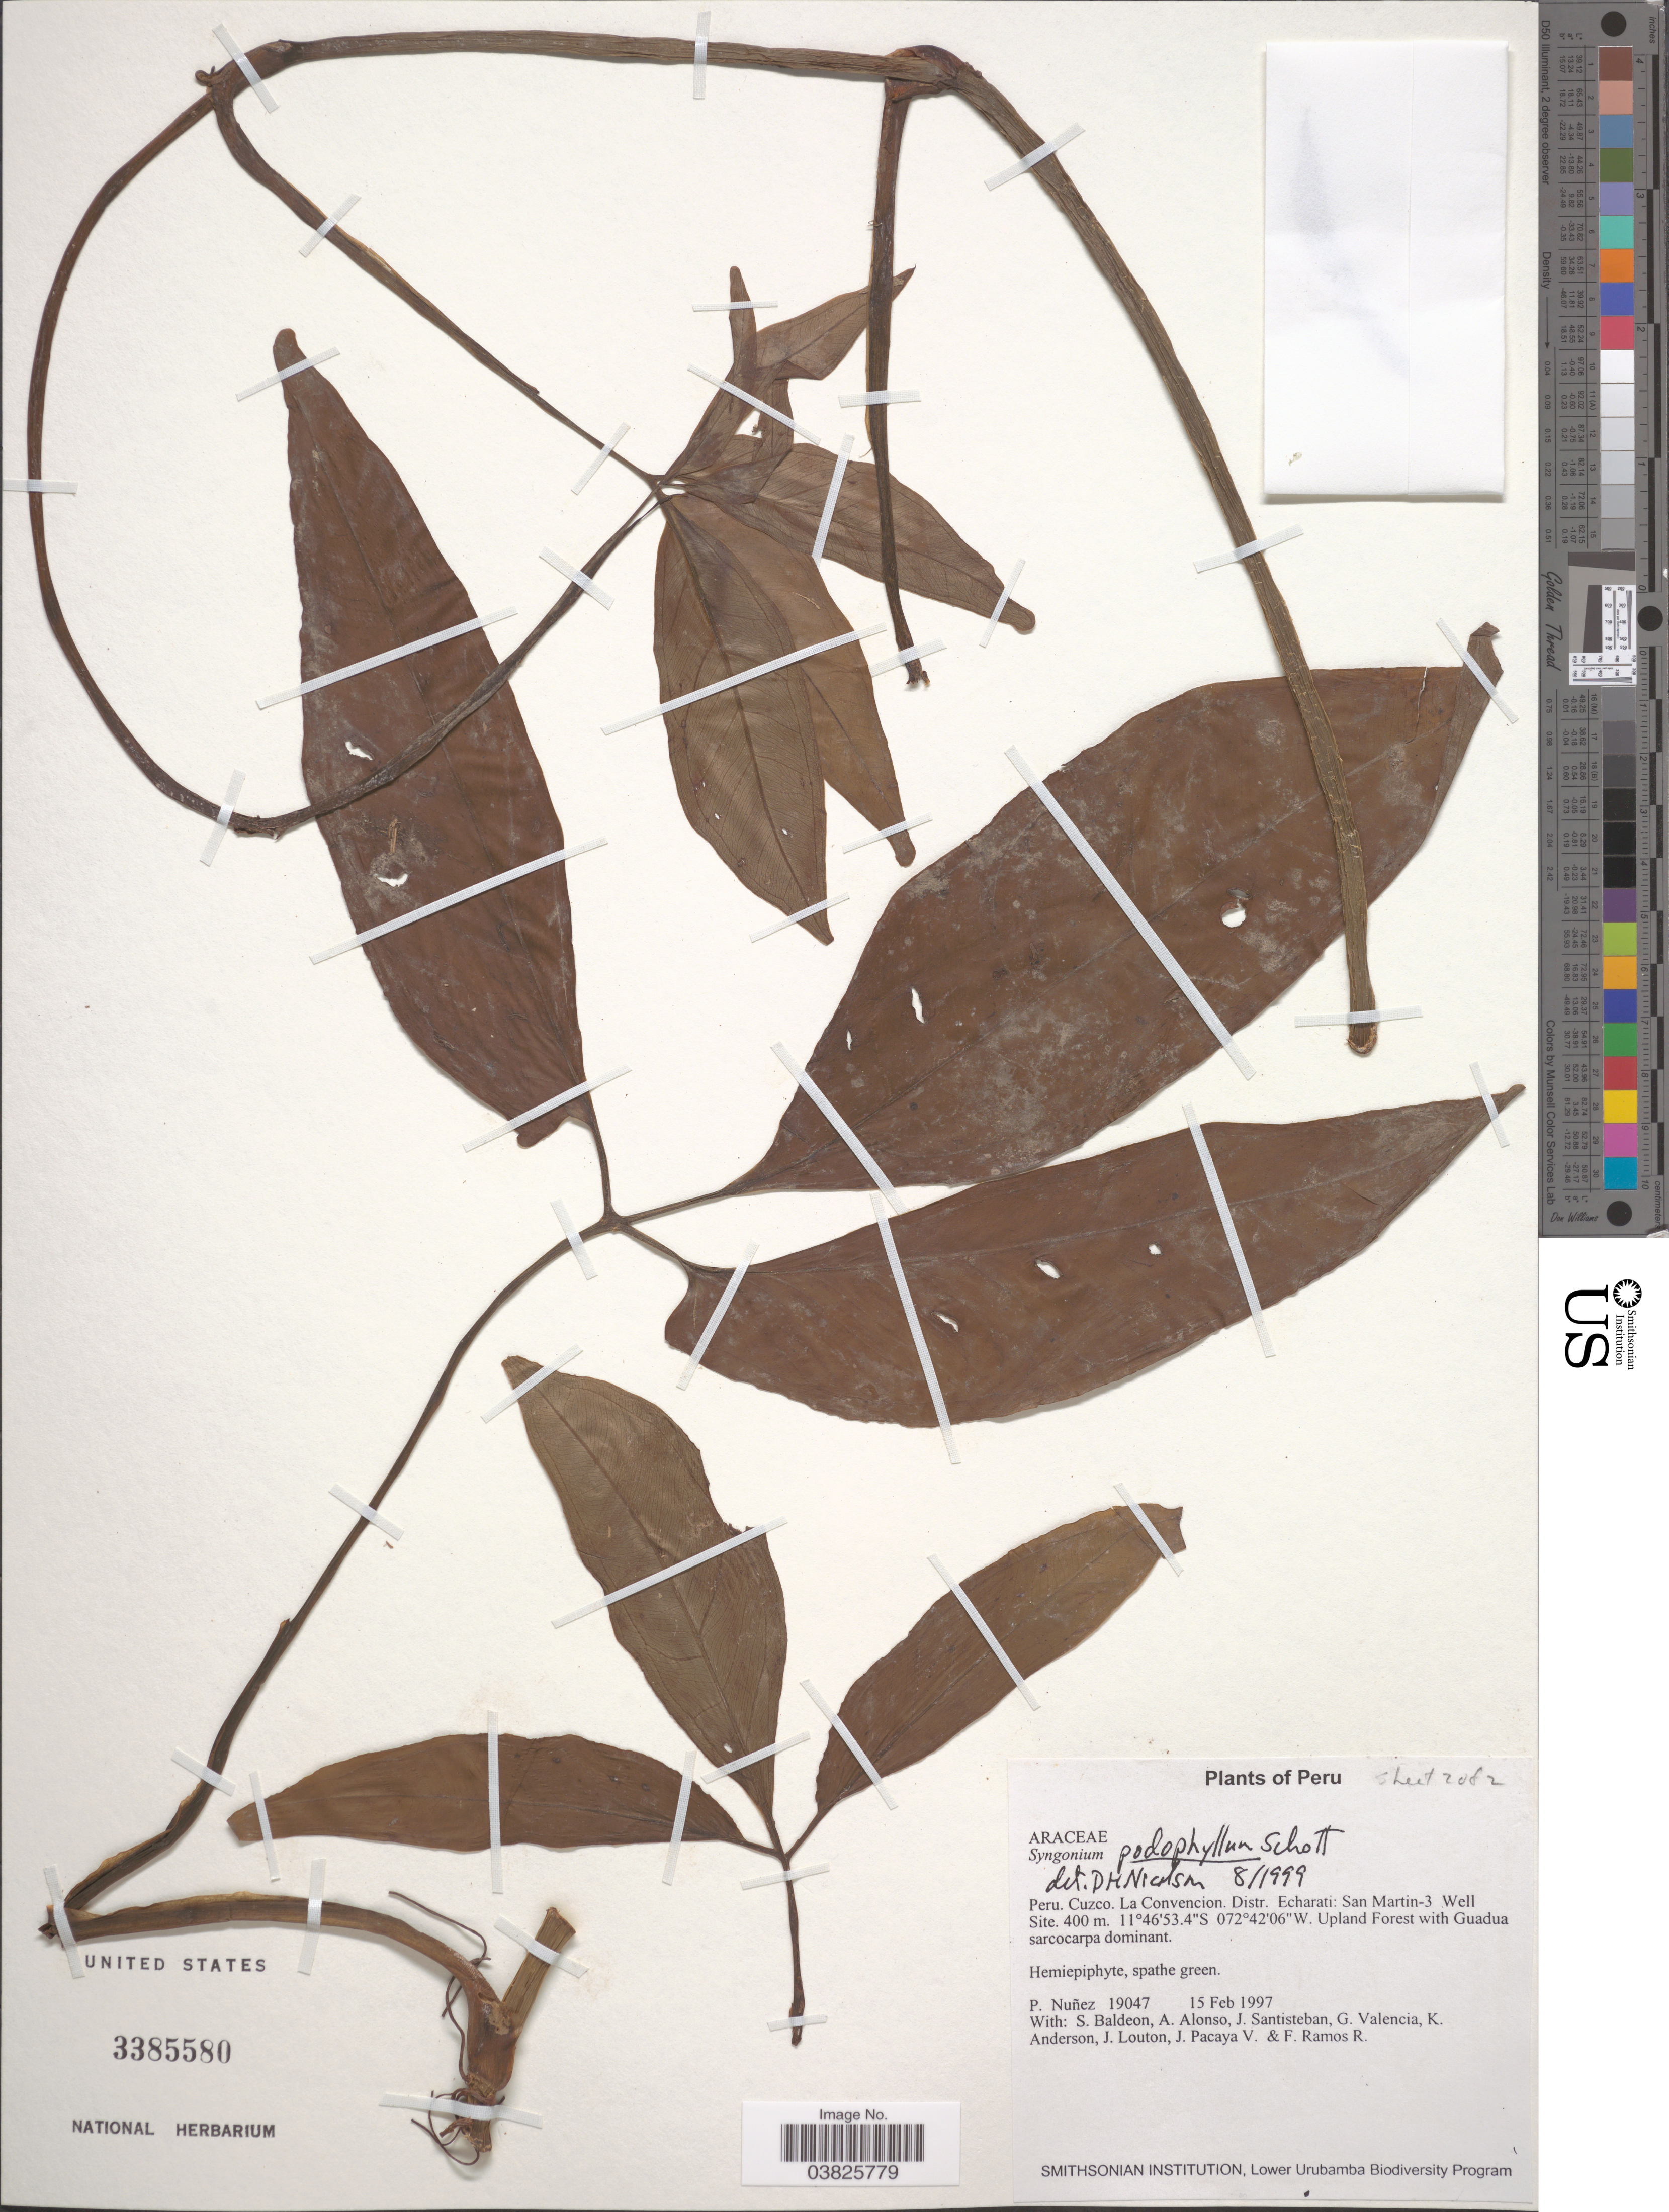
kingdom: Plantae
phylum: Tracheophyta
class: Liliopsida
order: Alismatales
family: Araceae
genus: Syngonium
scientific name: Syngonium podophyllum 'Lemon-Lime'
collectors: P. Nuñez V., S. Baldeon, A. Alonso, J. Santisteban & et al.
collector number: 19047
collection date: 1997-02-15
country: Peru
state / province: Cusco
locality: Cuzco. La Convencion. Distr. Echarati: San Martin-3 Well Site. Upland Forest.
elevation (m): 400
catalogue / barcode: US 3385580